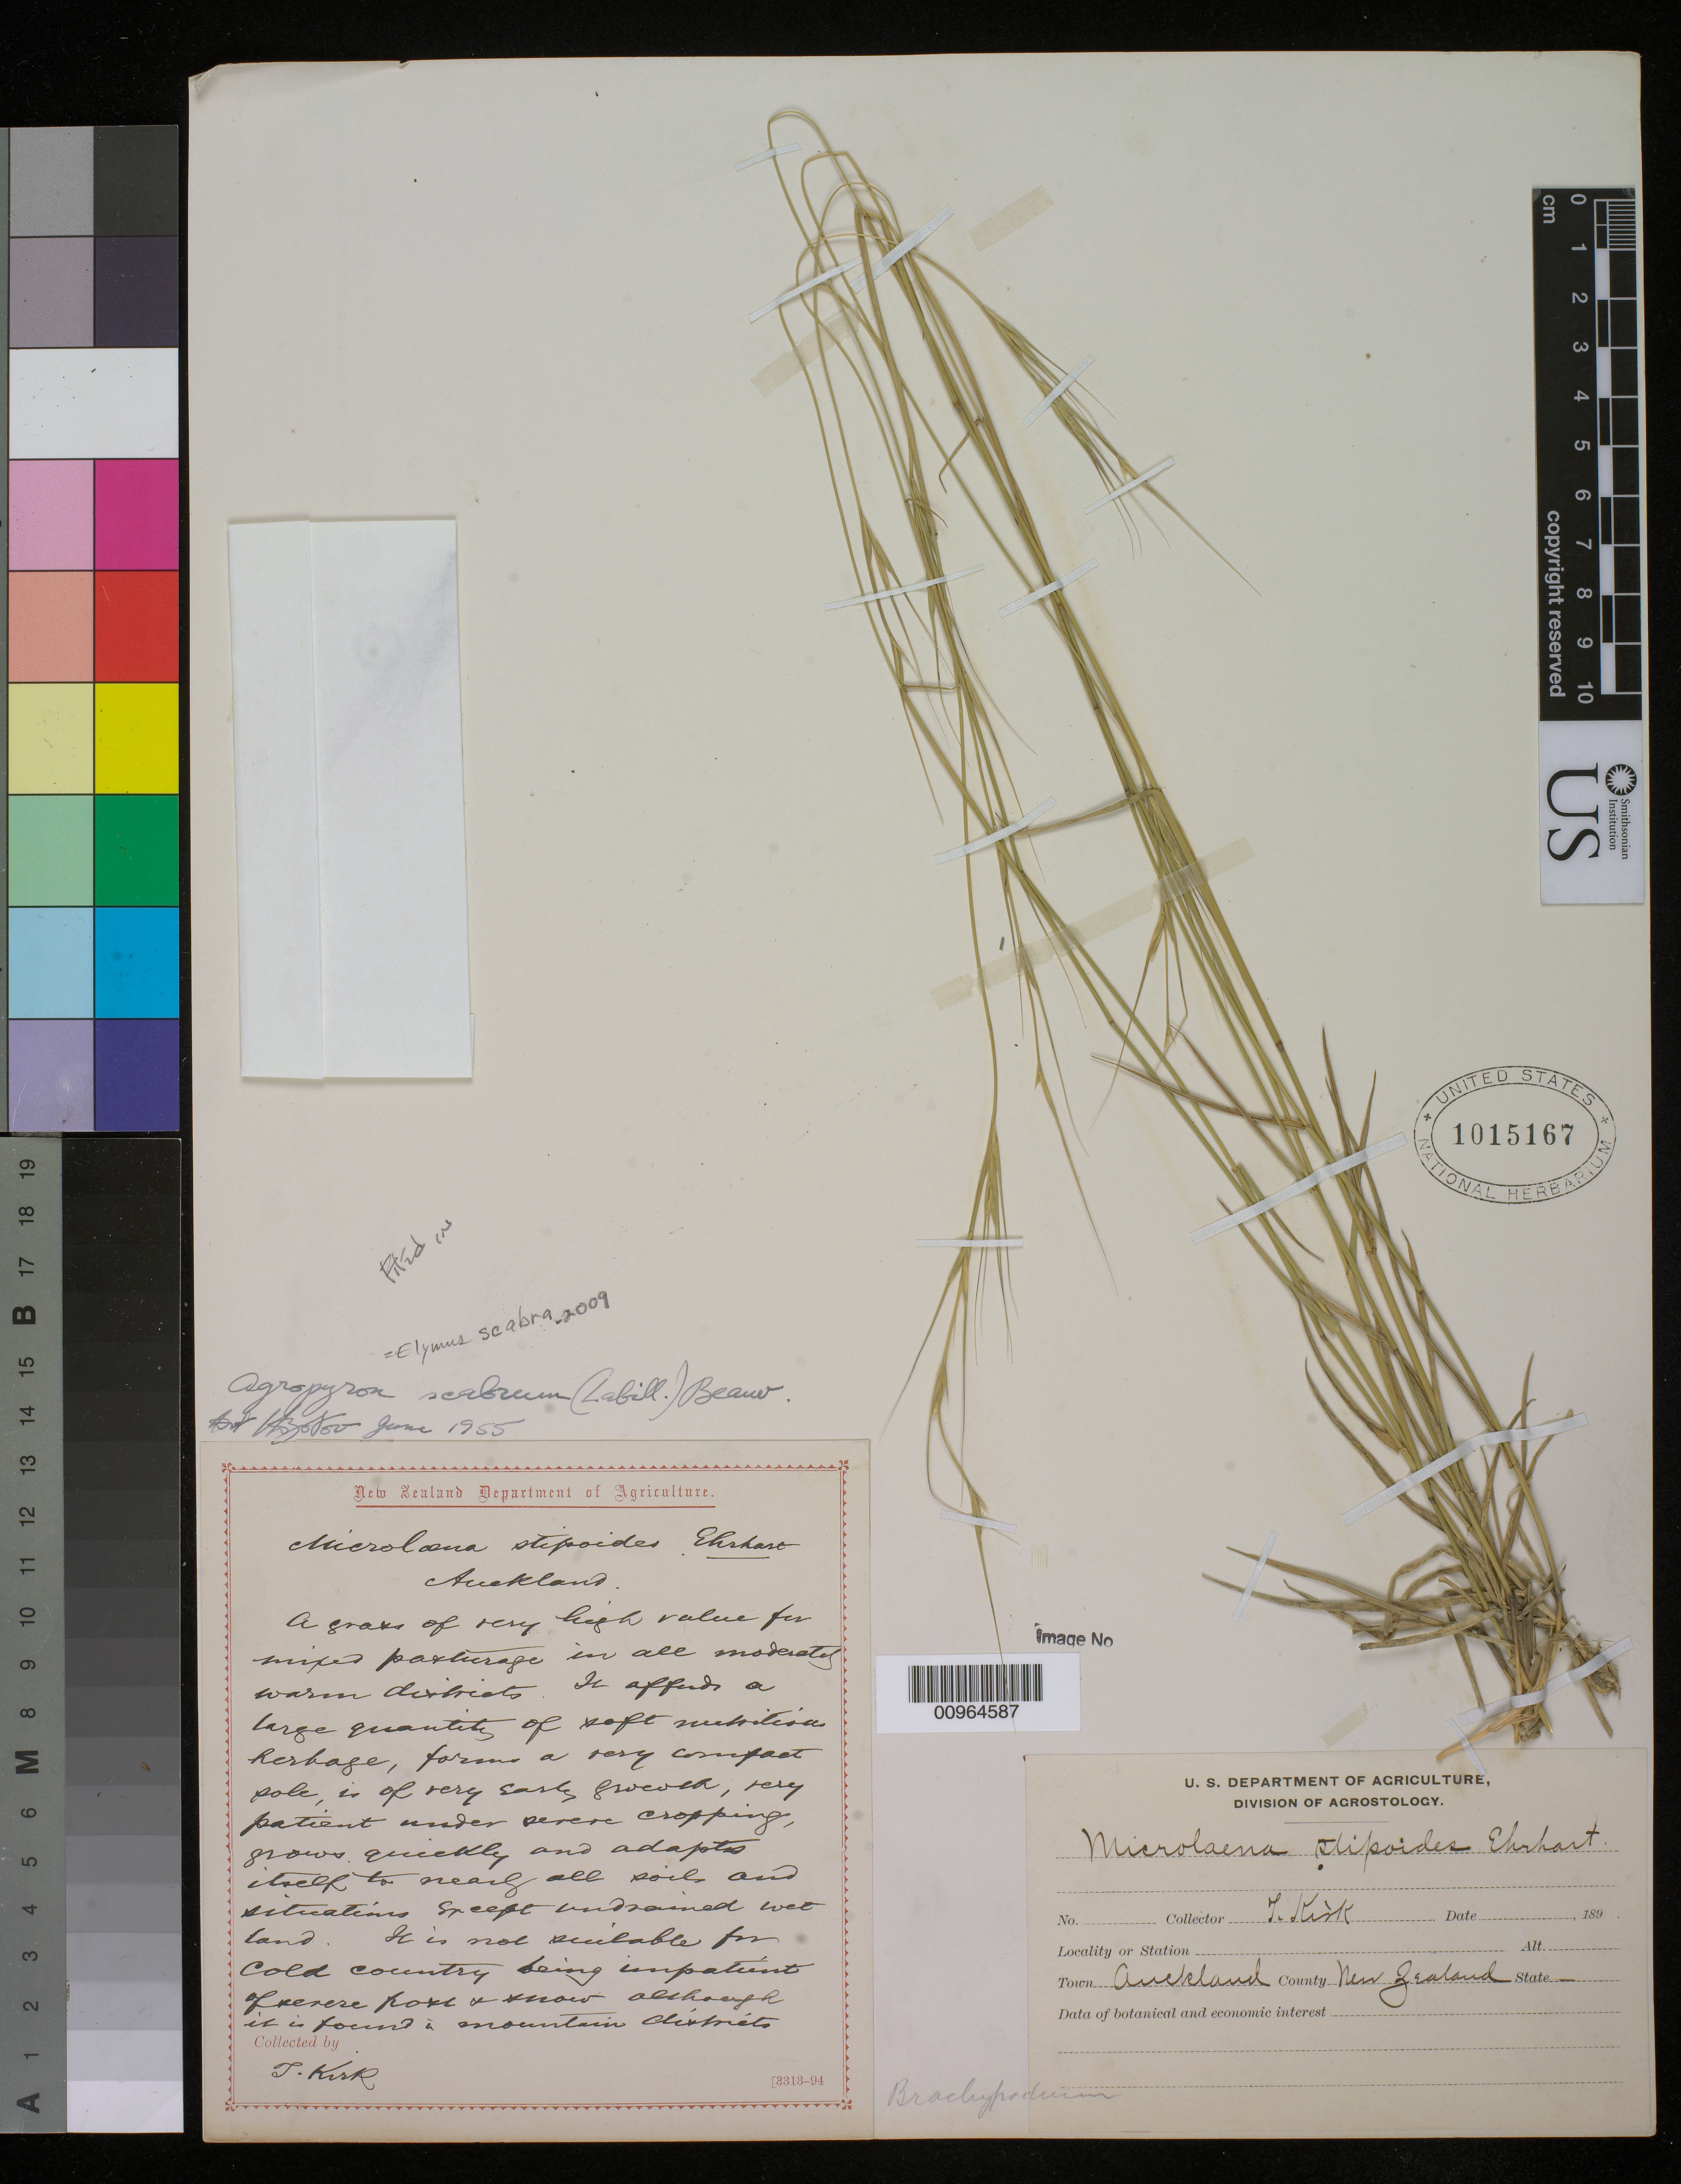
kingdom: Plantae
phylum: Tracheophyta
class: Liliopsida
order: Poales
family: Poaceae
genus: Elymus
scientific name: Elymus longiaristatus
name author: (Boiss.) Tzvelev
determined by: Poaceae Reorganization Project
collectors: T. Kirk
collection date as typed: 1890 to 1898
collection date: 1890/1898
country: New Zealand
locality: Auckland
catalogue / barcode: US 1015167